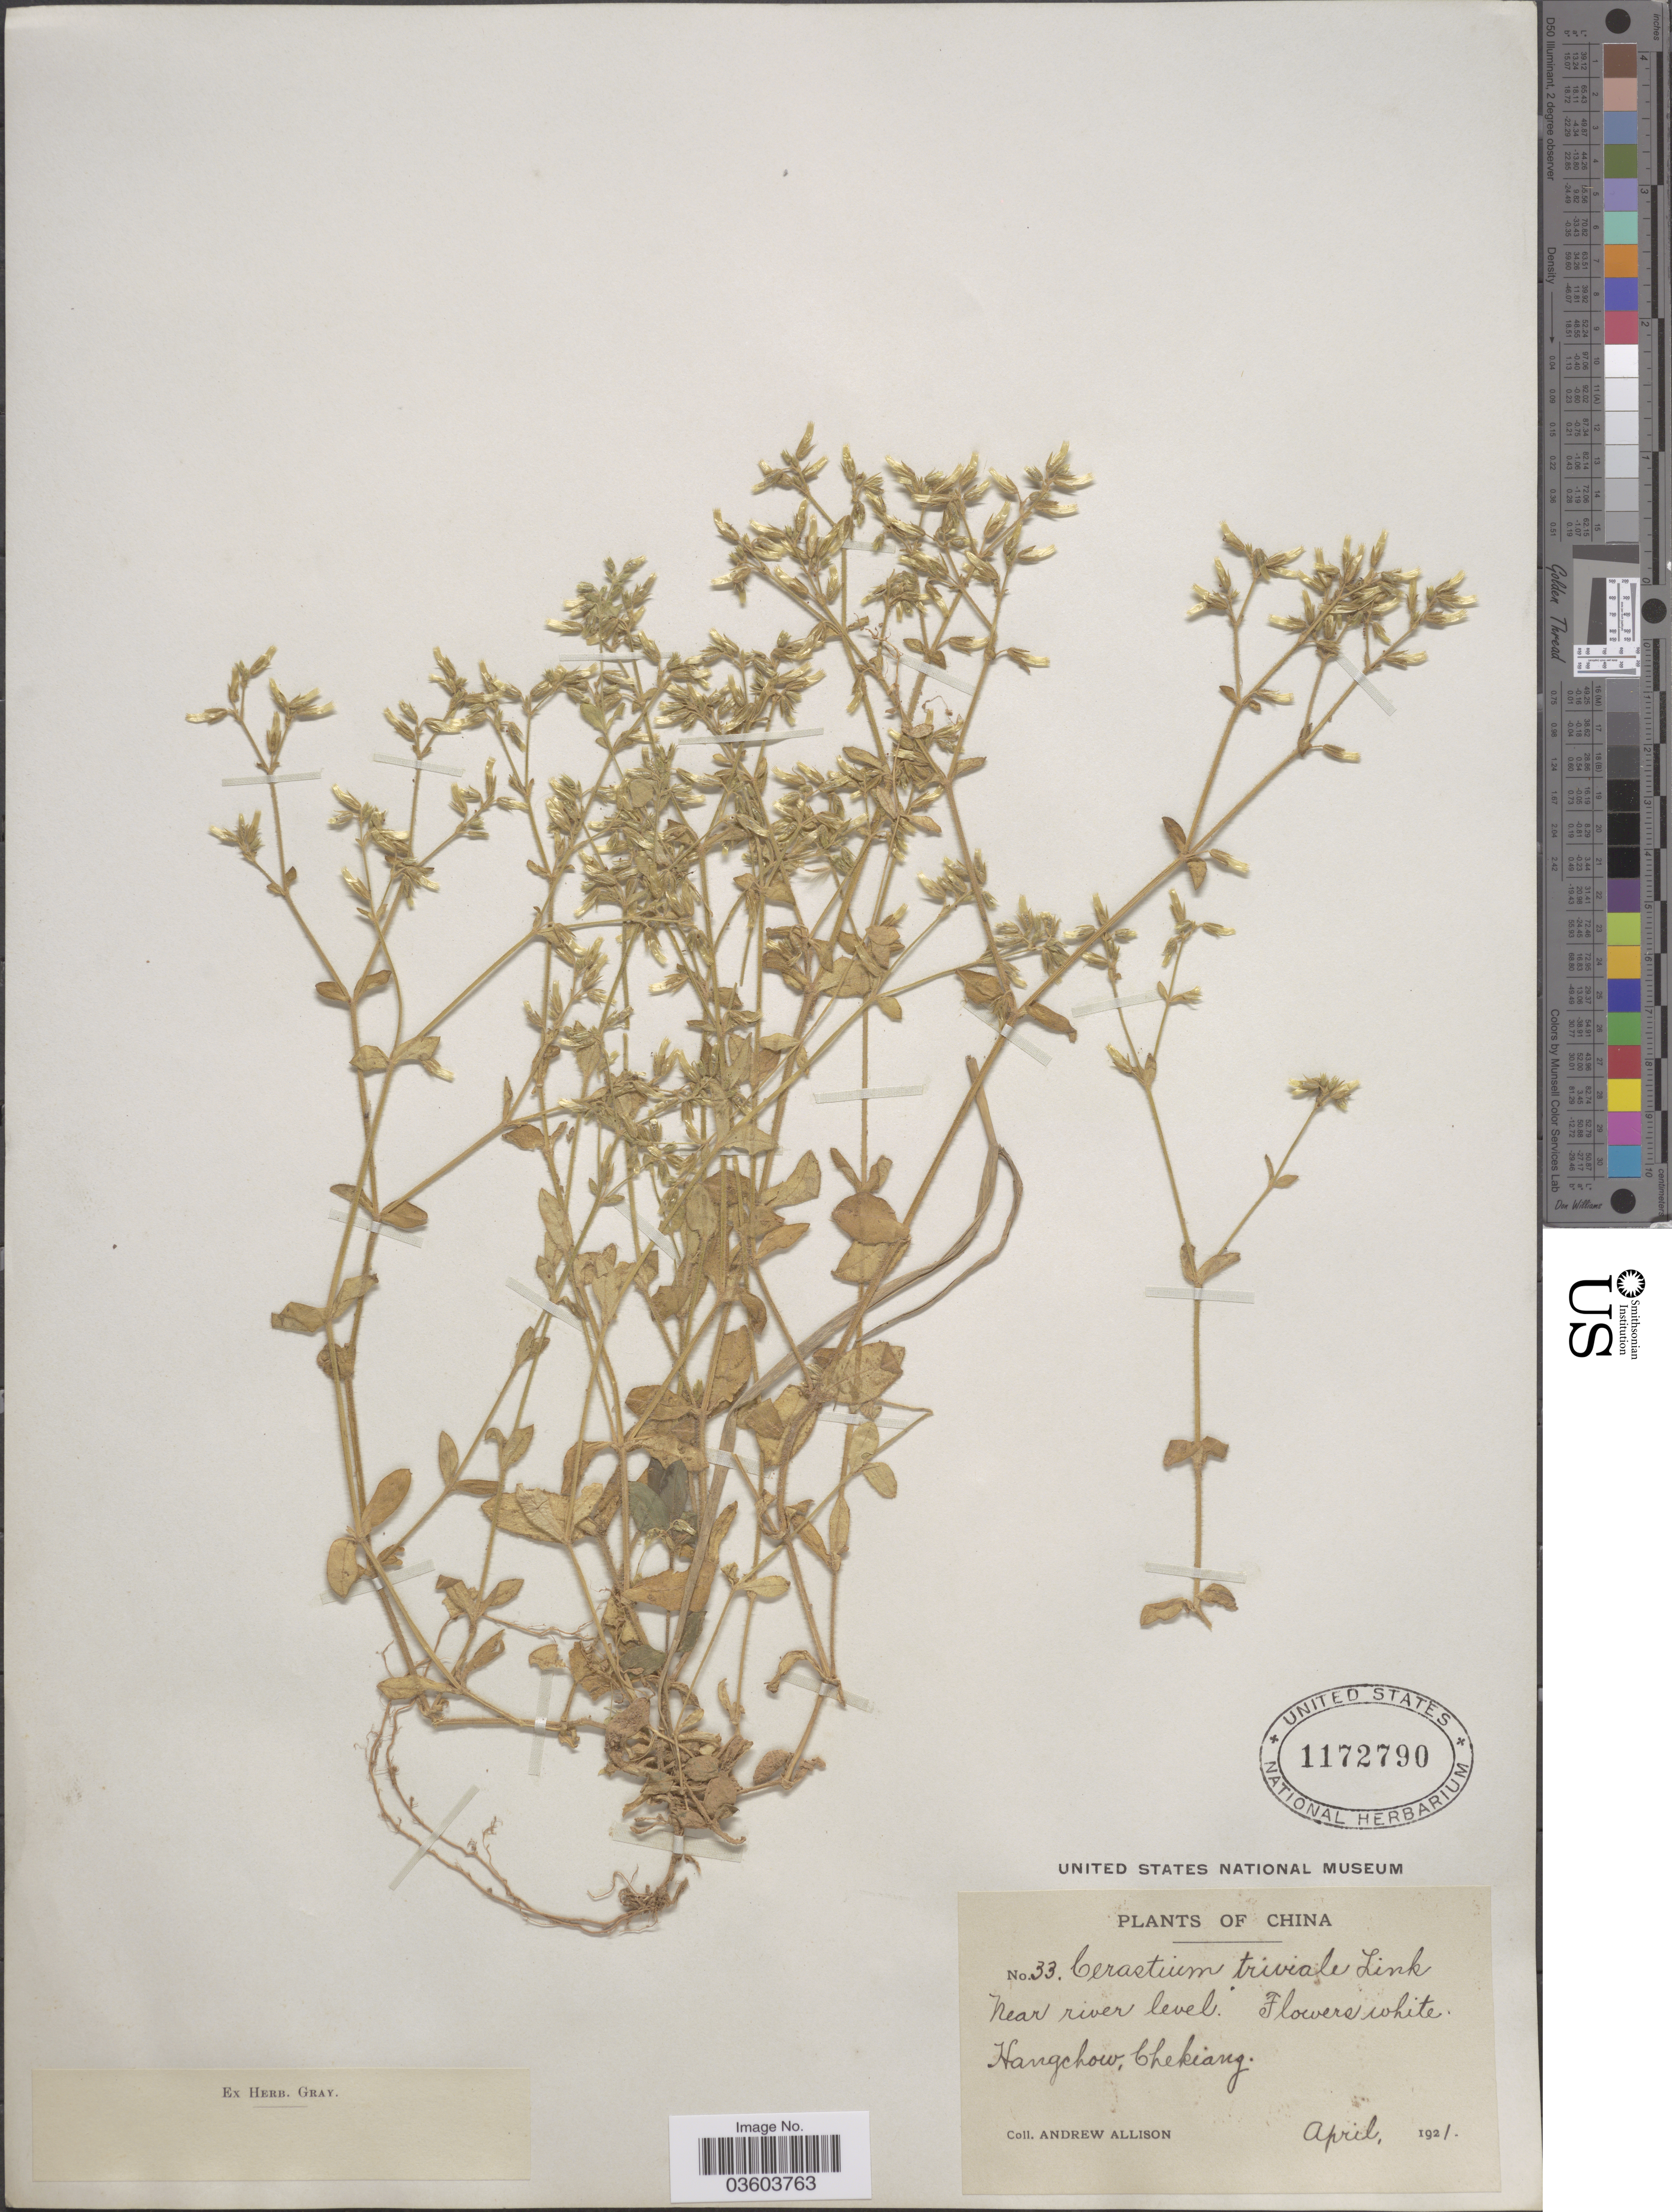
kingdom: Plantae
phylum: Tracheophyta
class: Magnoliopsida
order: Caryophyllales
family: Caryophyllaceae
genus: Cerastium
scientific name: Cerastium holosteoides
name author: Fr.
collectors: A. Allison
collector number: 33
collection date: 1921-04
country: China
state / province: Zhejiang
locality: Near river level. Hangchow, Chekiang.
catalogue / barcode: US 1172790